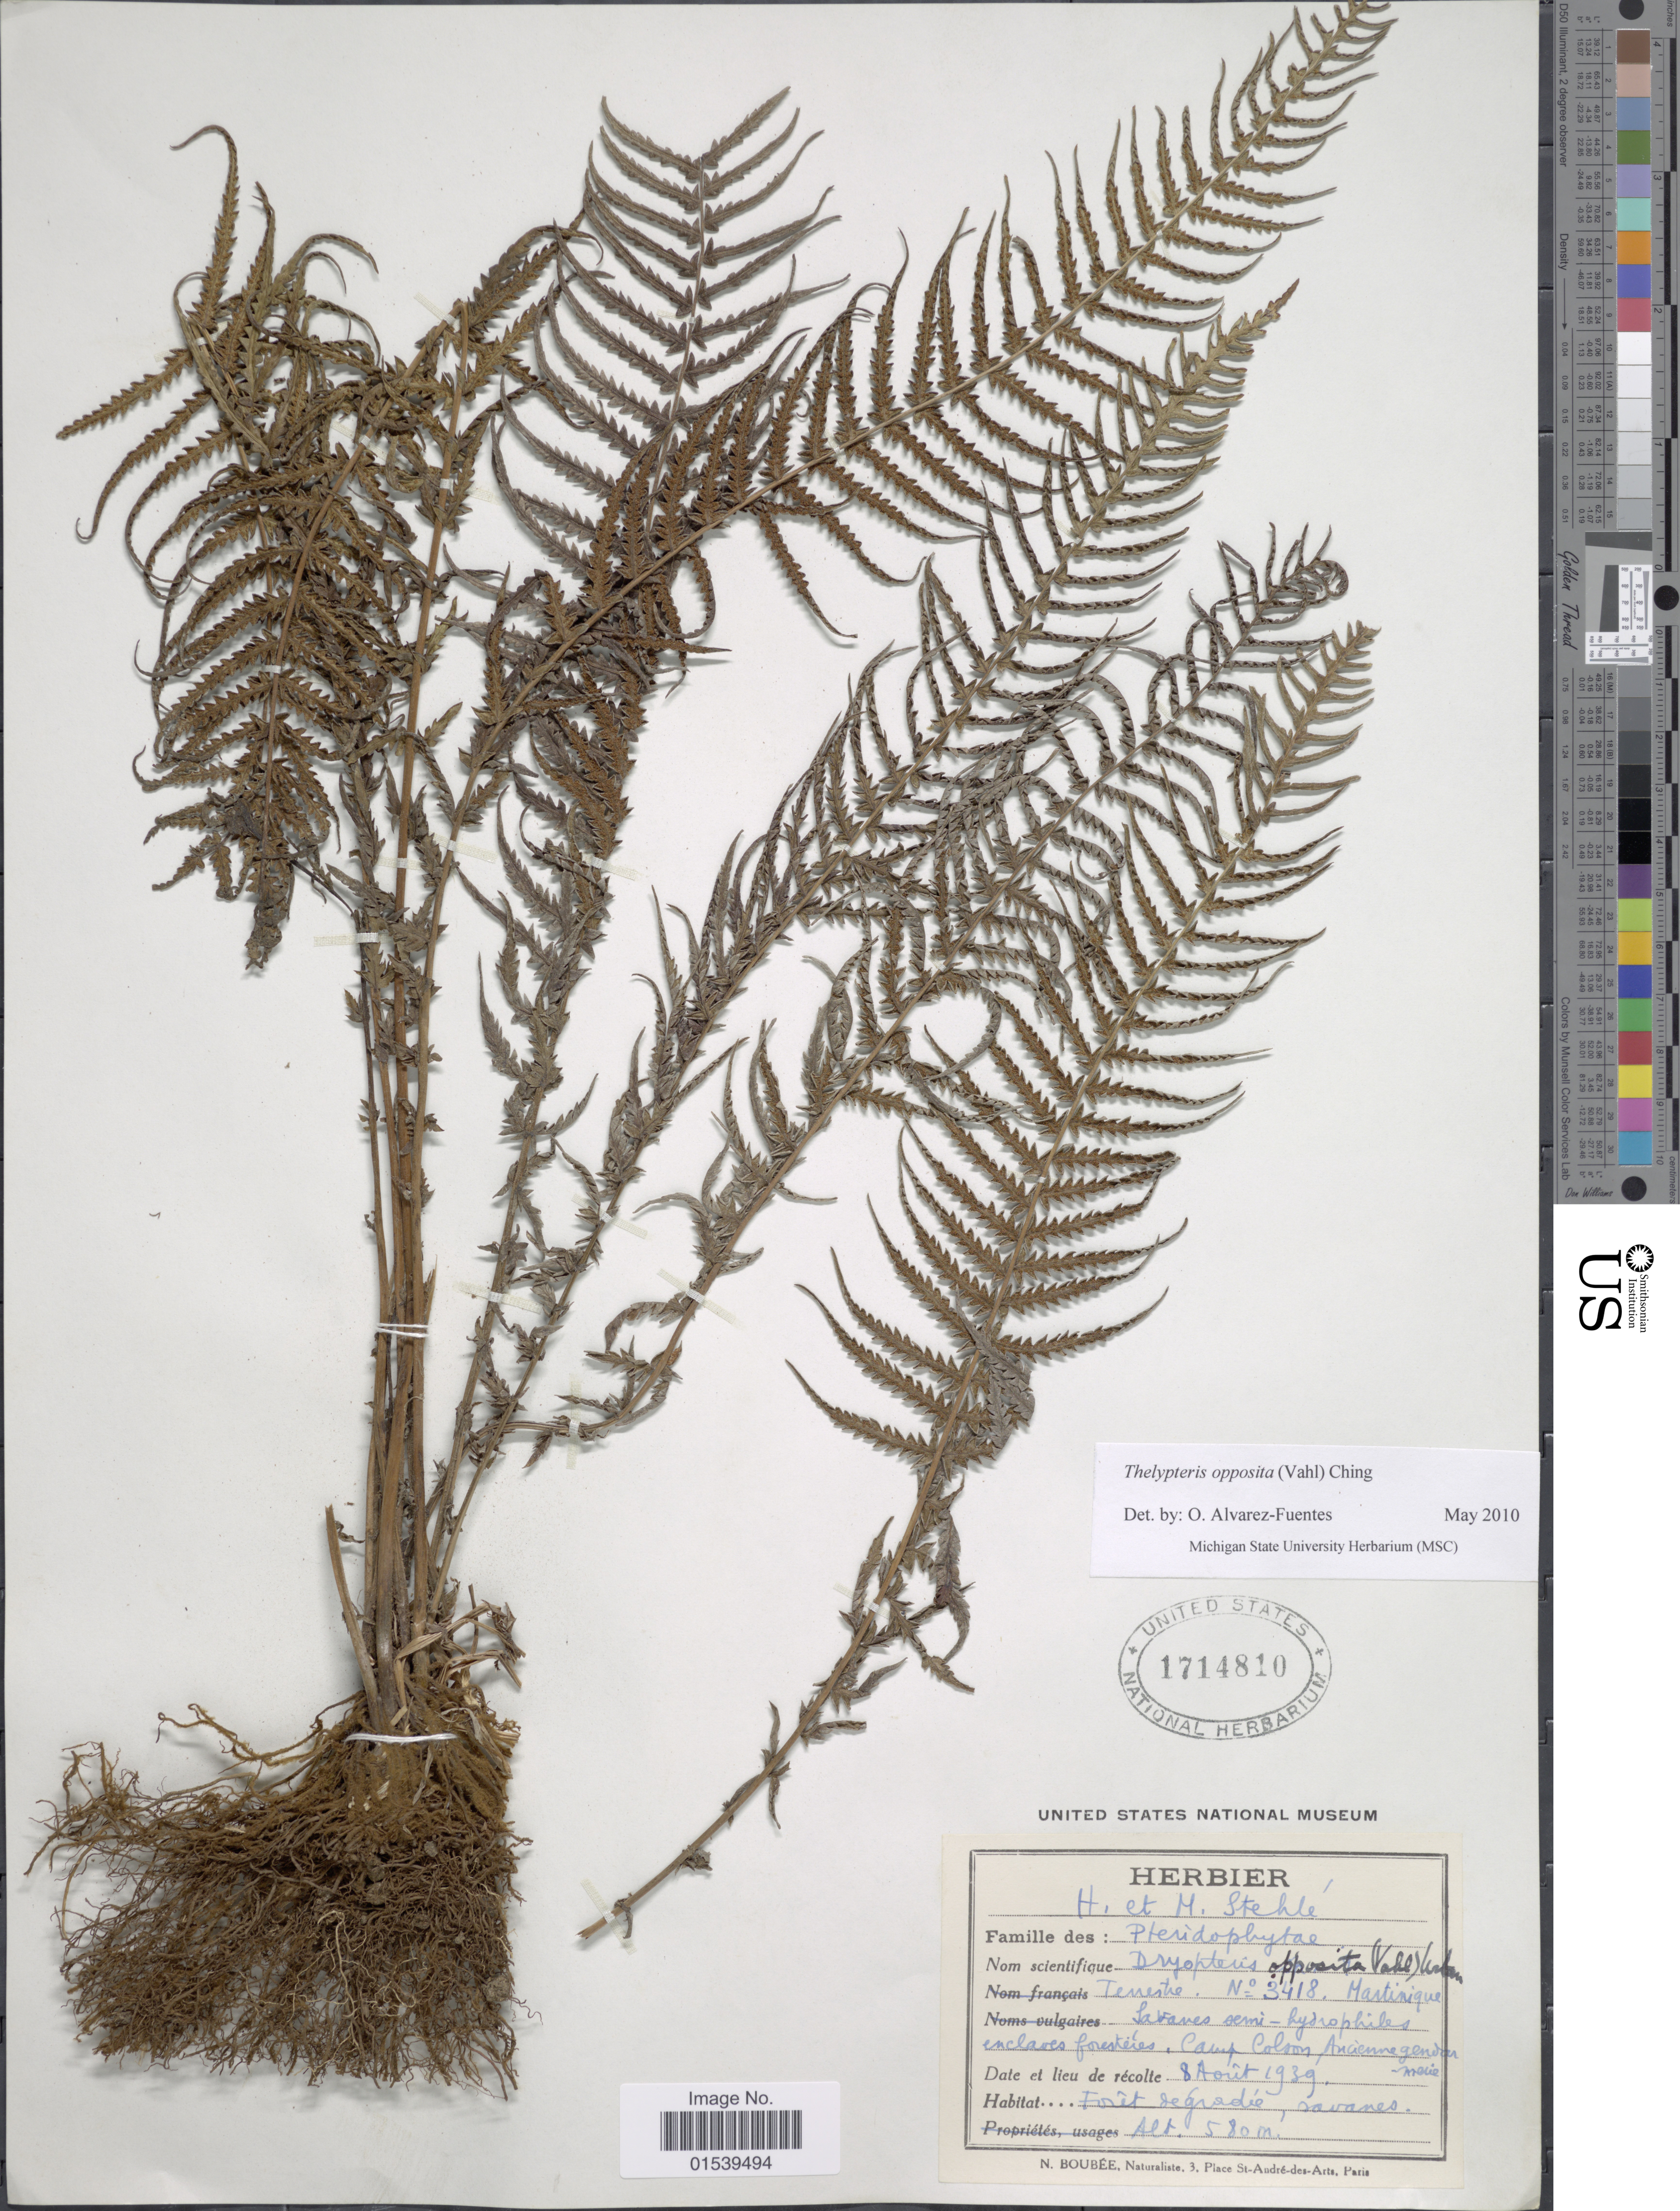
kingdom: Plantae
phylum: Tracheophyta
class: Polypodiopsida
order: Polypodiales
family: Thelypteridaceae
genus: Amauropelta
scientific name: Amauropelta opposita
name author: (Vahl) Pic. Serm.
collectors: ex herb. H. Stehlé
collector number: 3418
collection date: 1939-08-08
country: Martinique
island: Martinique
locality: Camp Colson, Ancienne gendarmerie.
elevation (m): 580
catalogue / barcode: US 1714810